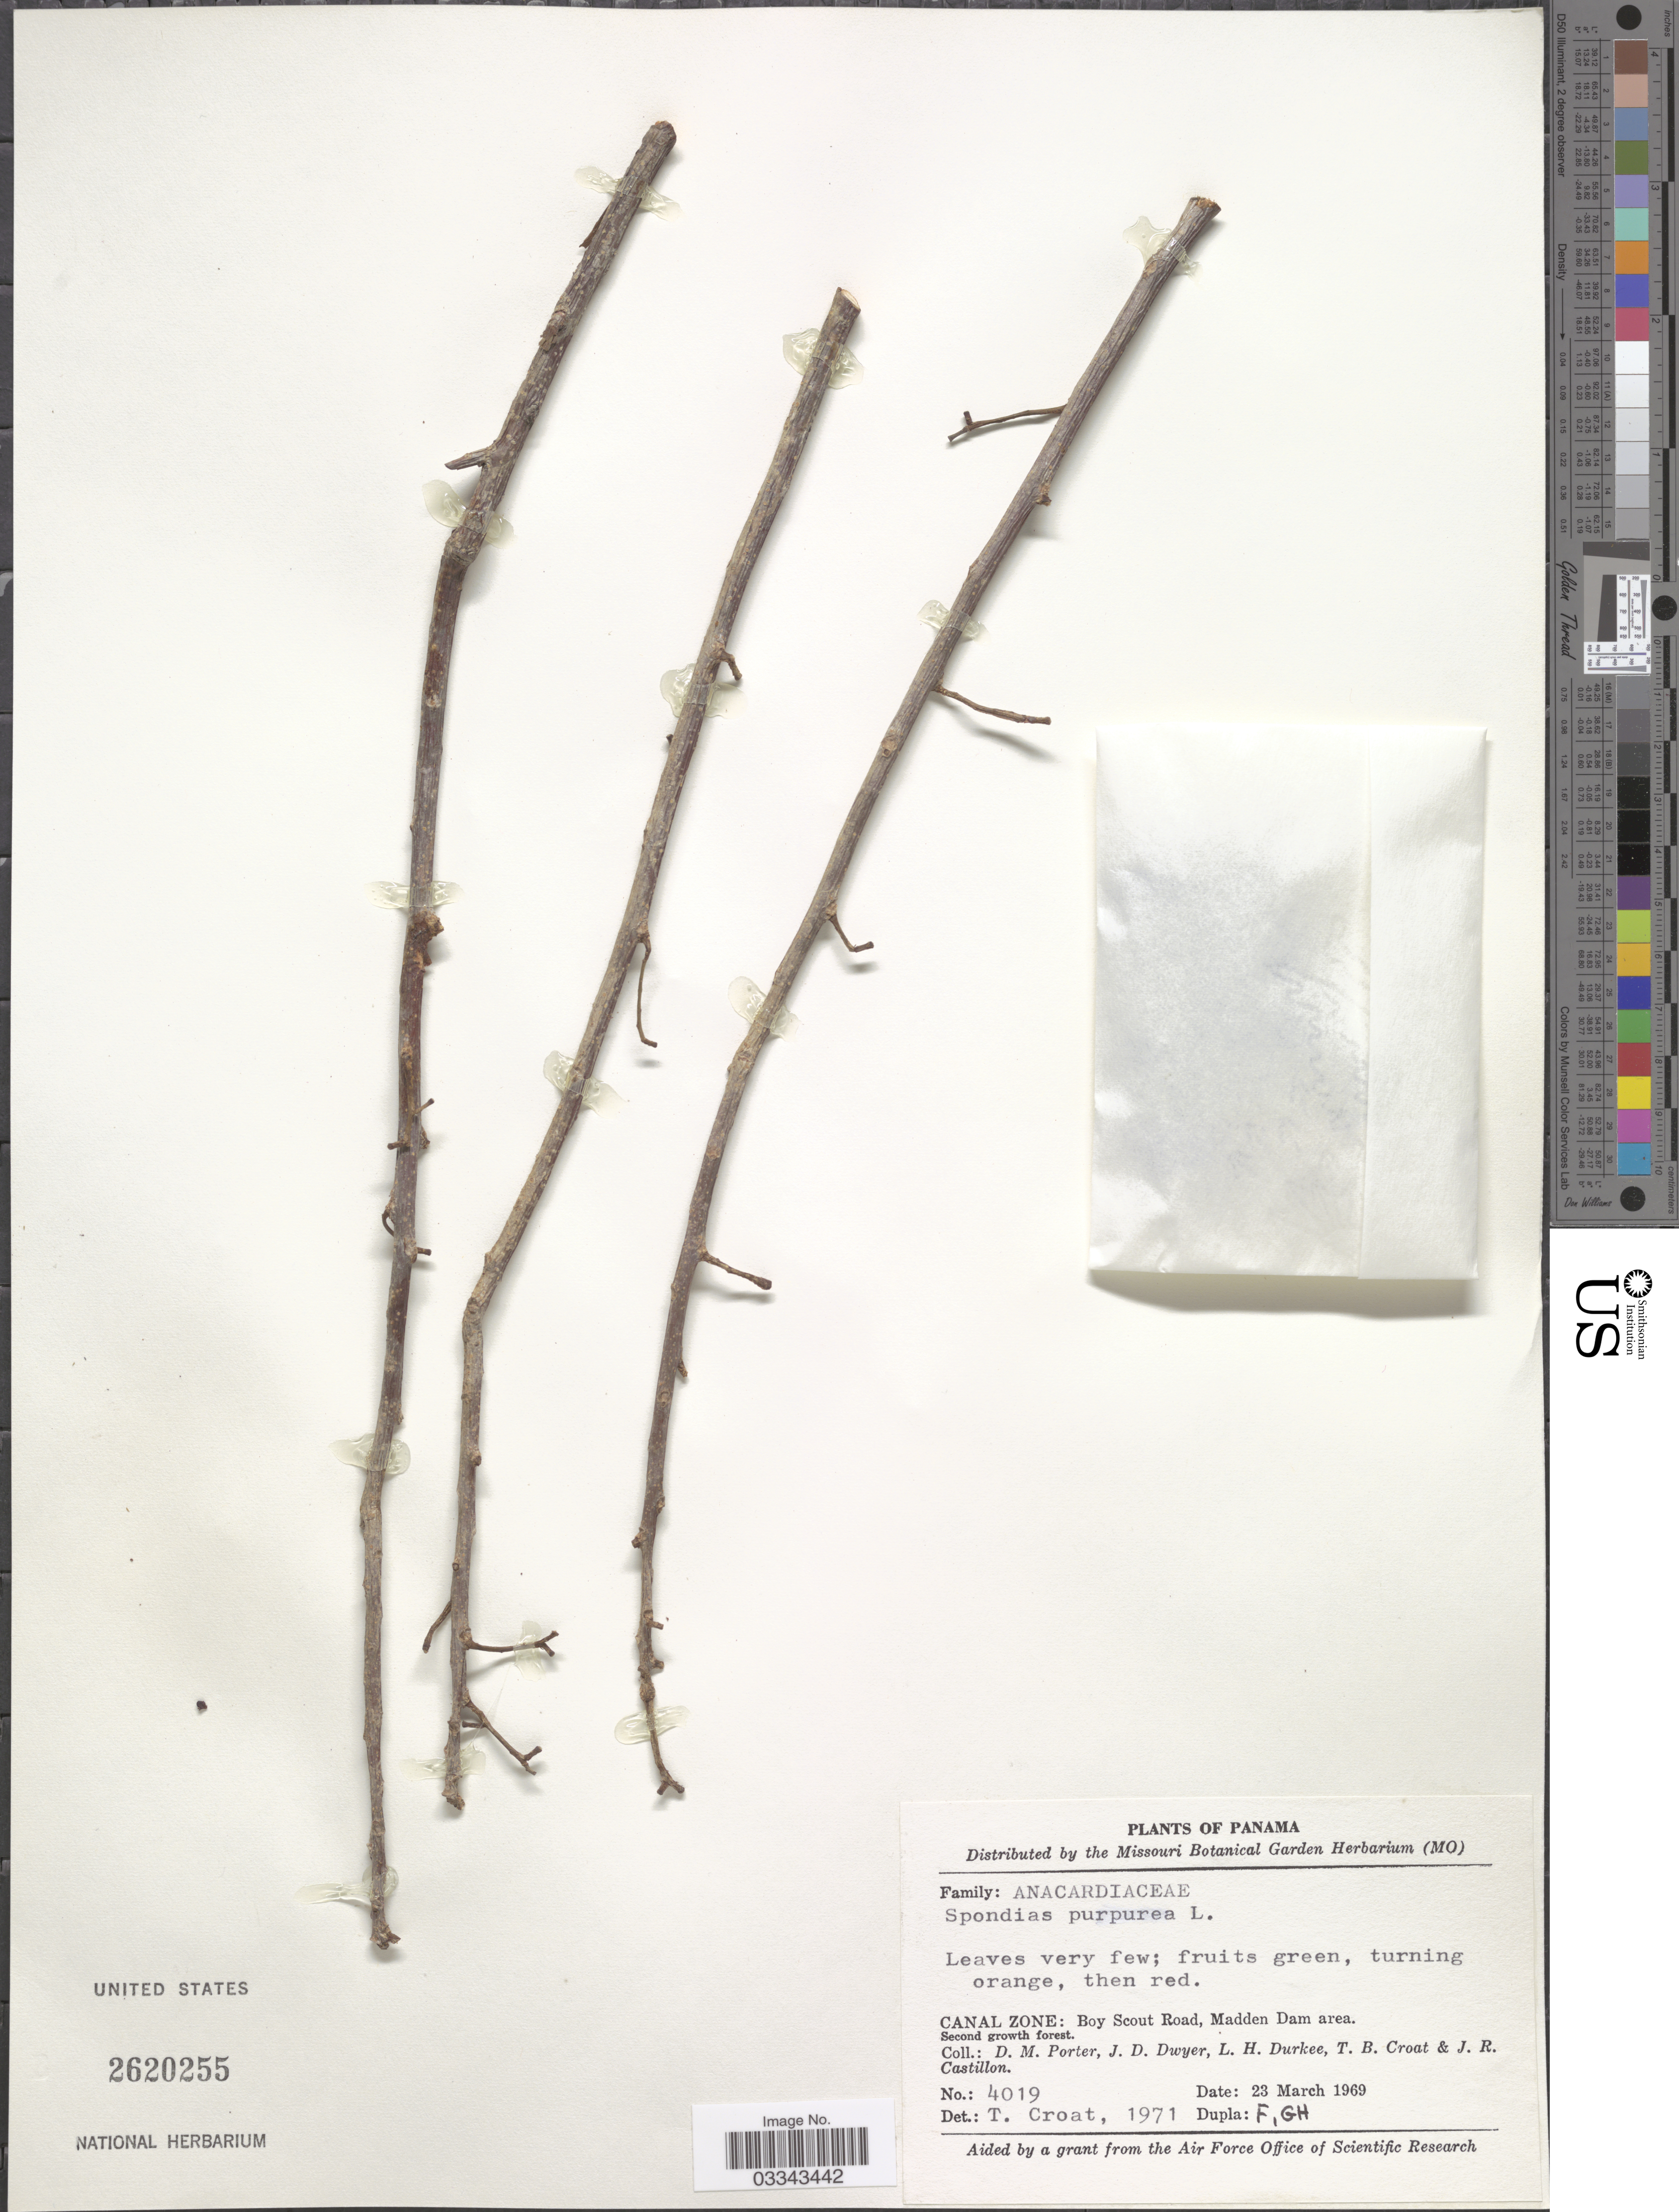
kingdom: Plantae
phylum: Tracheophyta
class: Magnoliopsida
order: Sapindales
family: Anacardiaceae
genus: Spondias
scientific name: Spondias purpurea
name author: L.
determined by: Mitchell, John D.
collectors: D. Porter, J. D. Dwyer, L. H. Durkee, T. B. Croat & J. R. Castillon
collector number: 4019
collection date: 1969-03-23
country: Panama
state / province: Colón / Panamá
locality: Canal Zone: Boy Scout Road, Madden Dam area.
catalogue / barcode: US 2620255